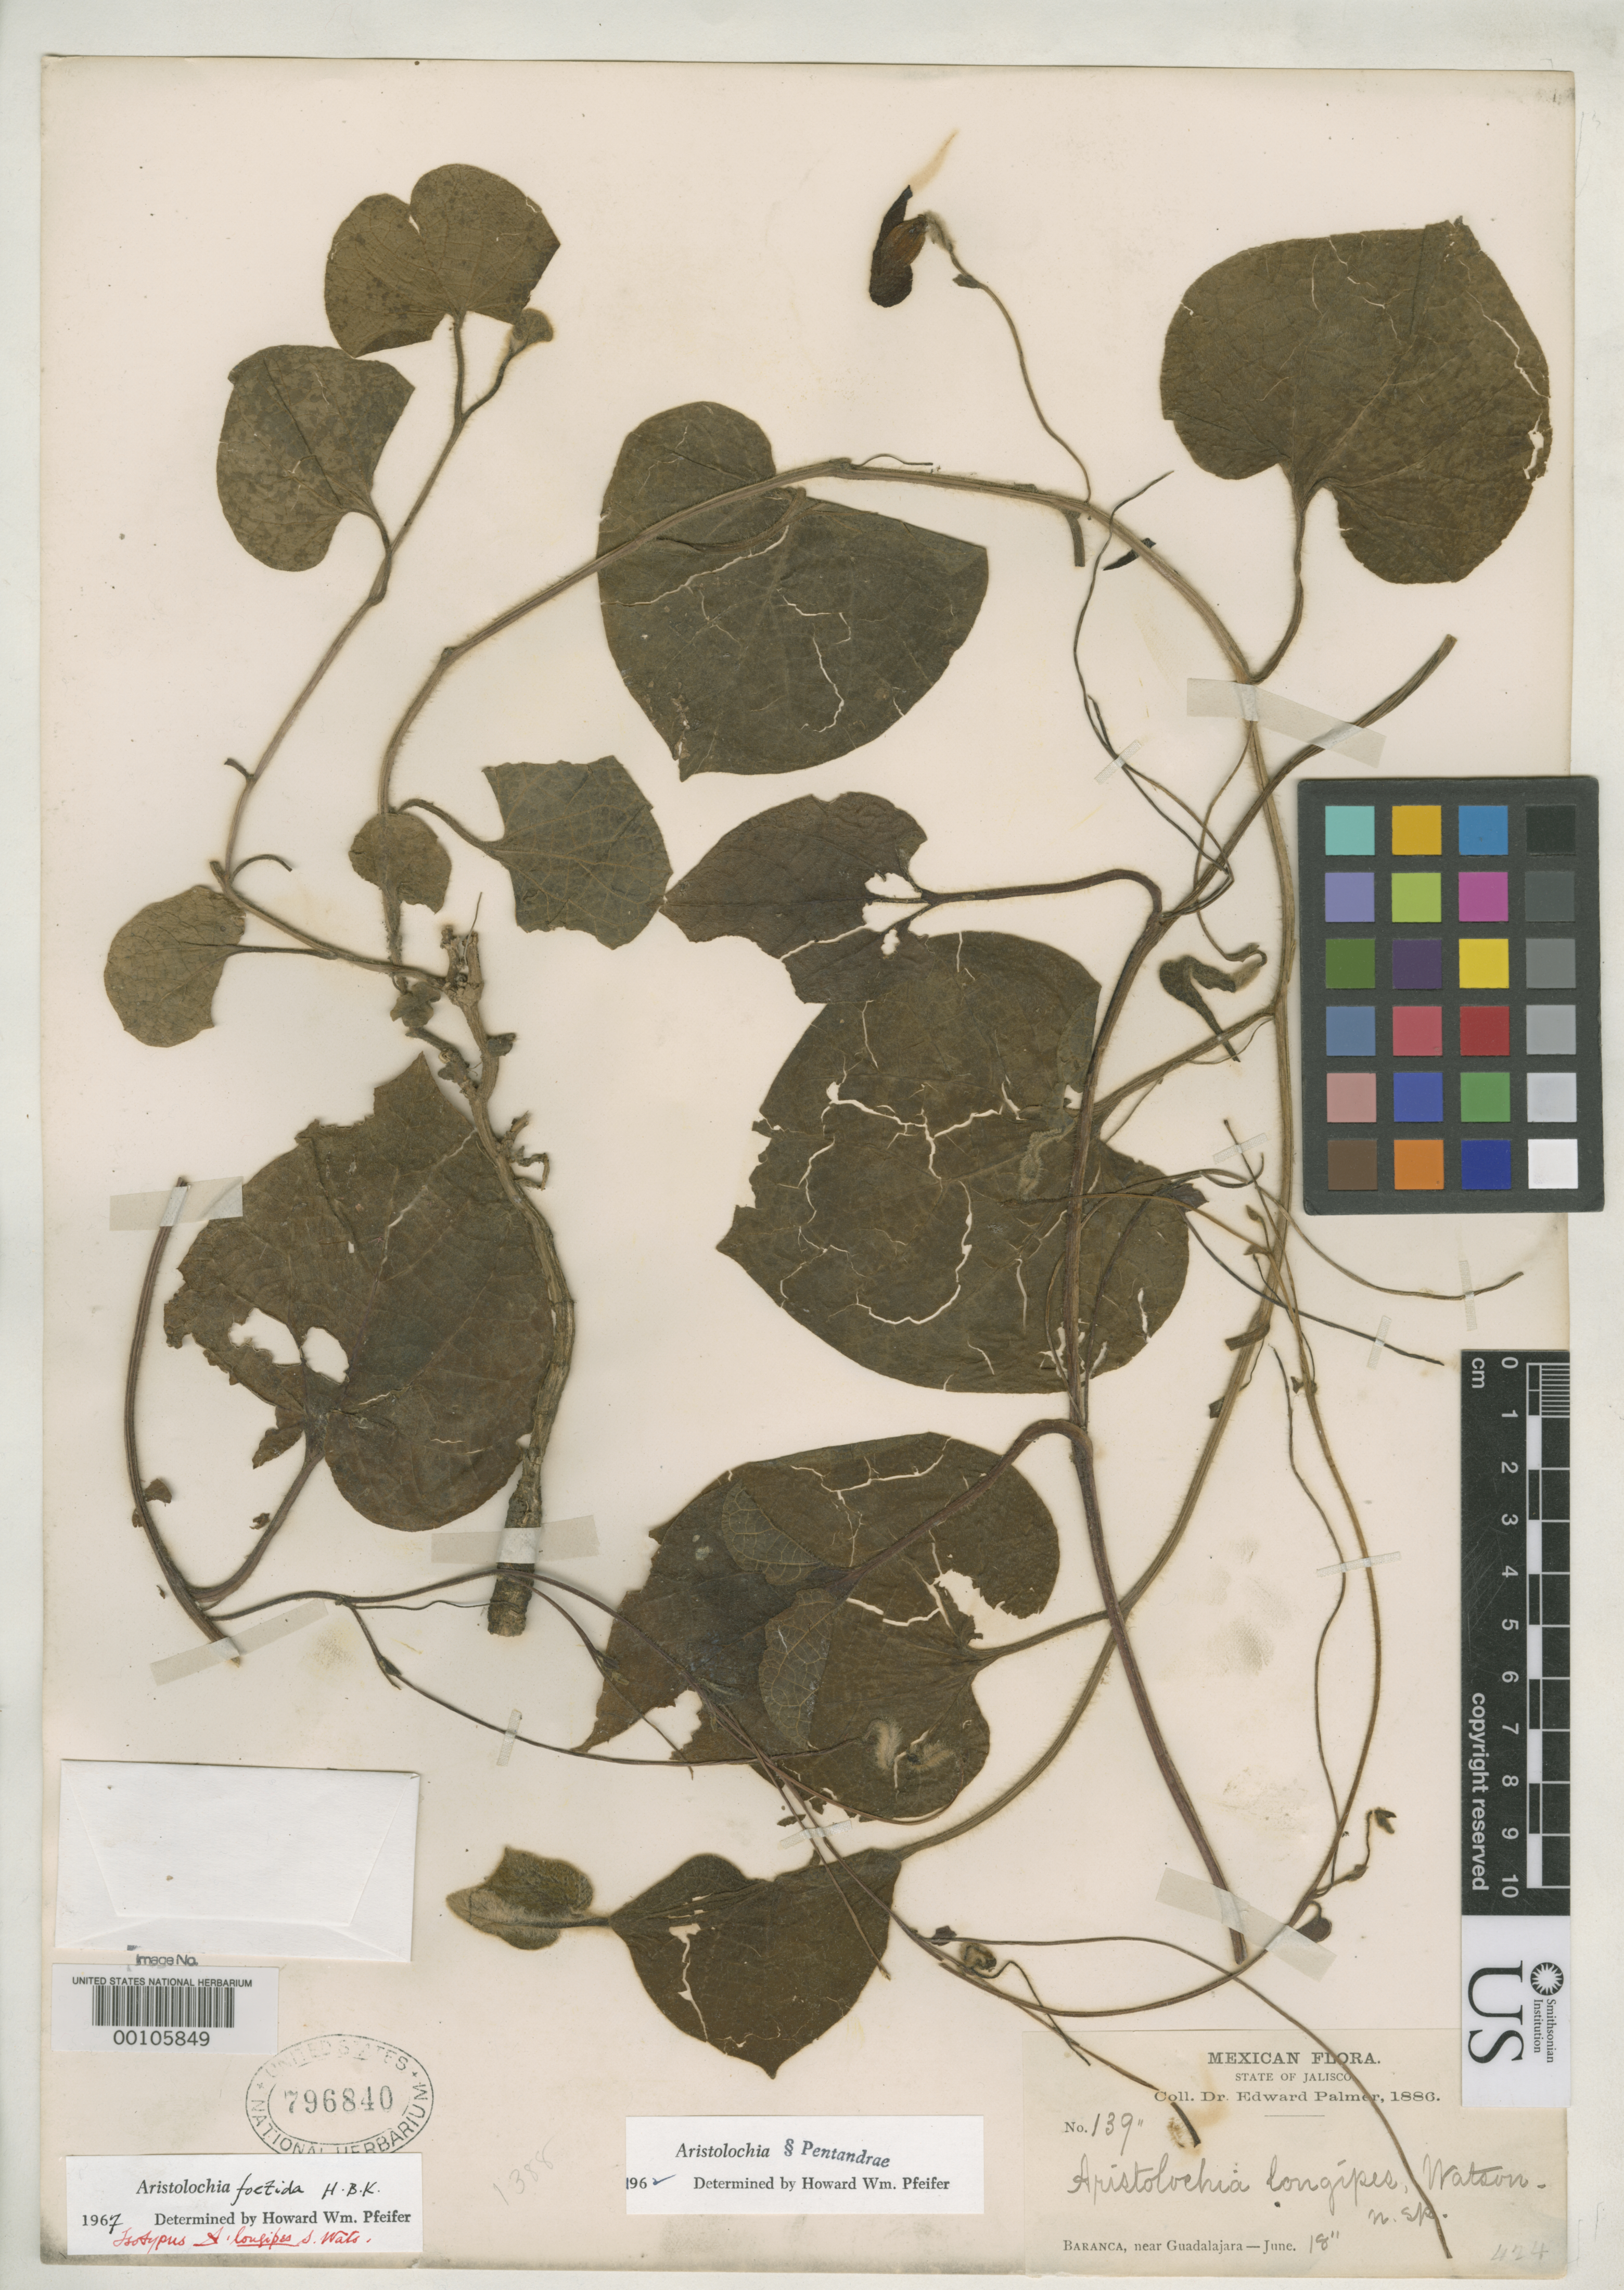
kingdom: Plantae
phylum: Tracheophyta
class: Magnoliopsida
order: Piperales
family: Aristolochiaceae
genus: Aristolochia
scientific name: Aristolochia longipes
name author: S. Watson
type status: Isotype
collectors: E. Palmer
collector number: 139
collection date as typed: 18 Jun 1886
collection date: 1886-06-18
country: Mexico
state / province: Jalisco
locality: Baranca, near Guadalajara.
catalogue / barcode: US 796840